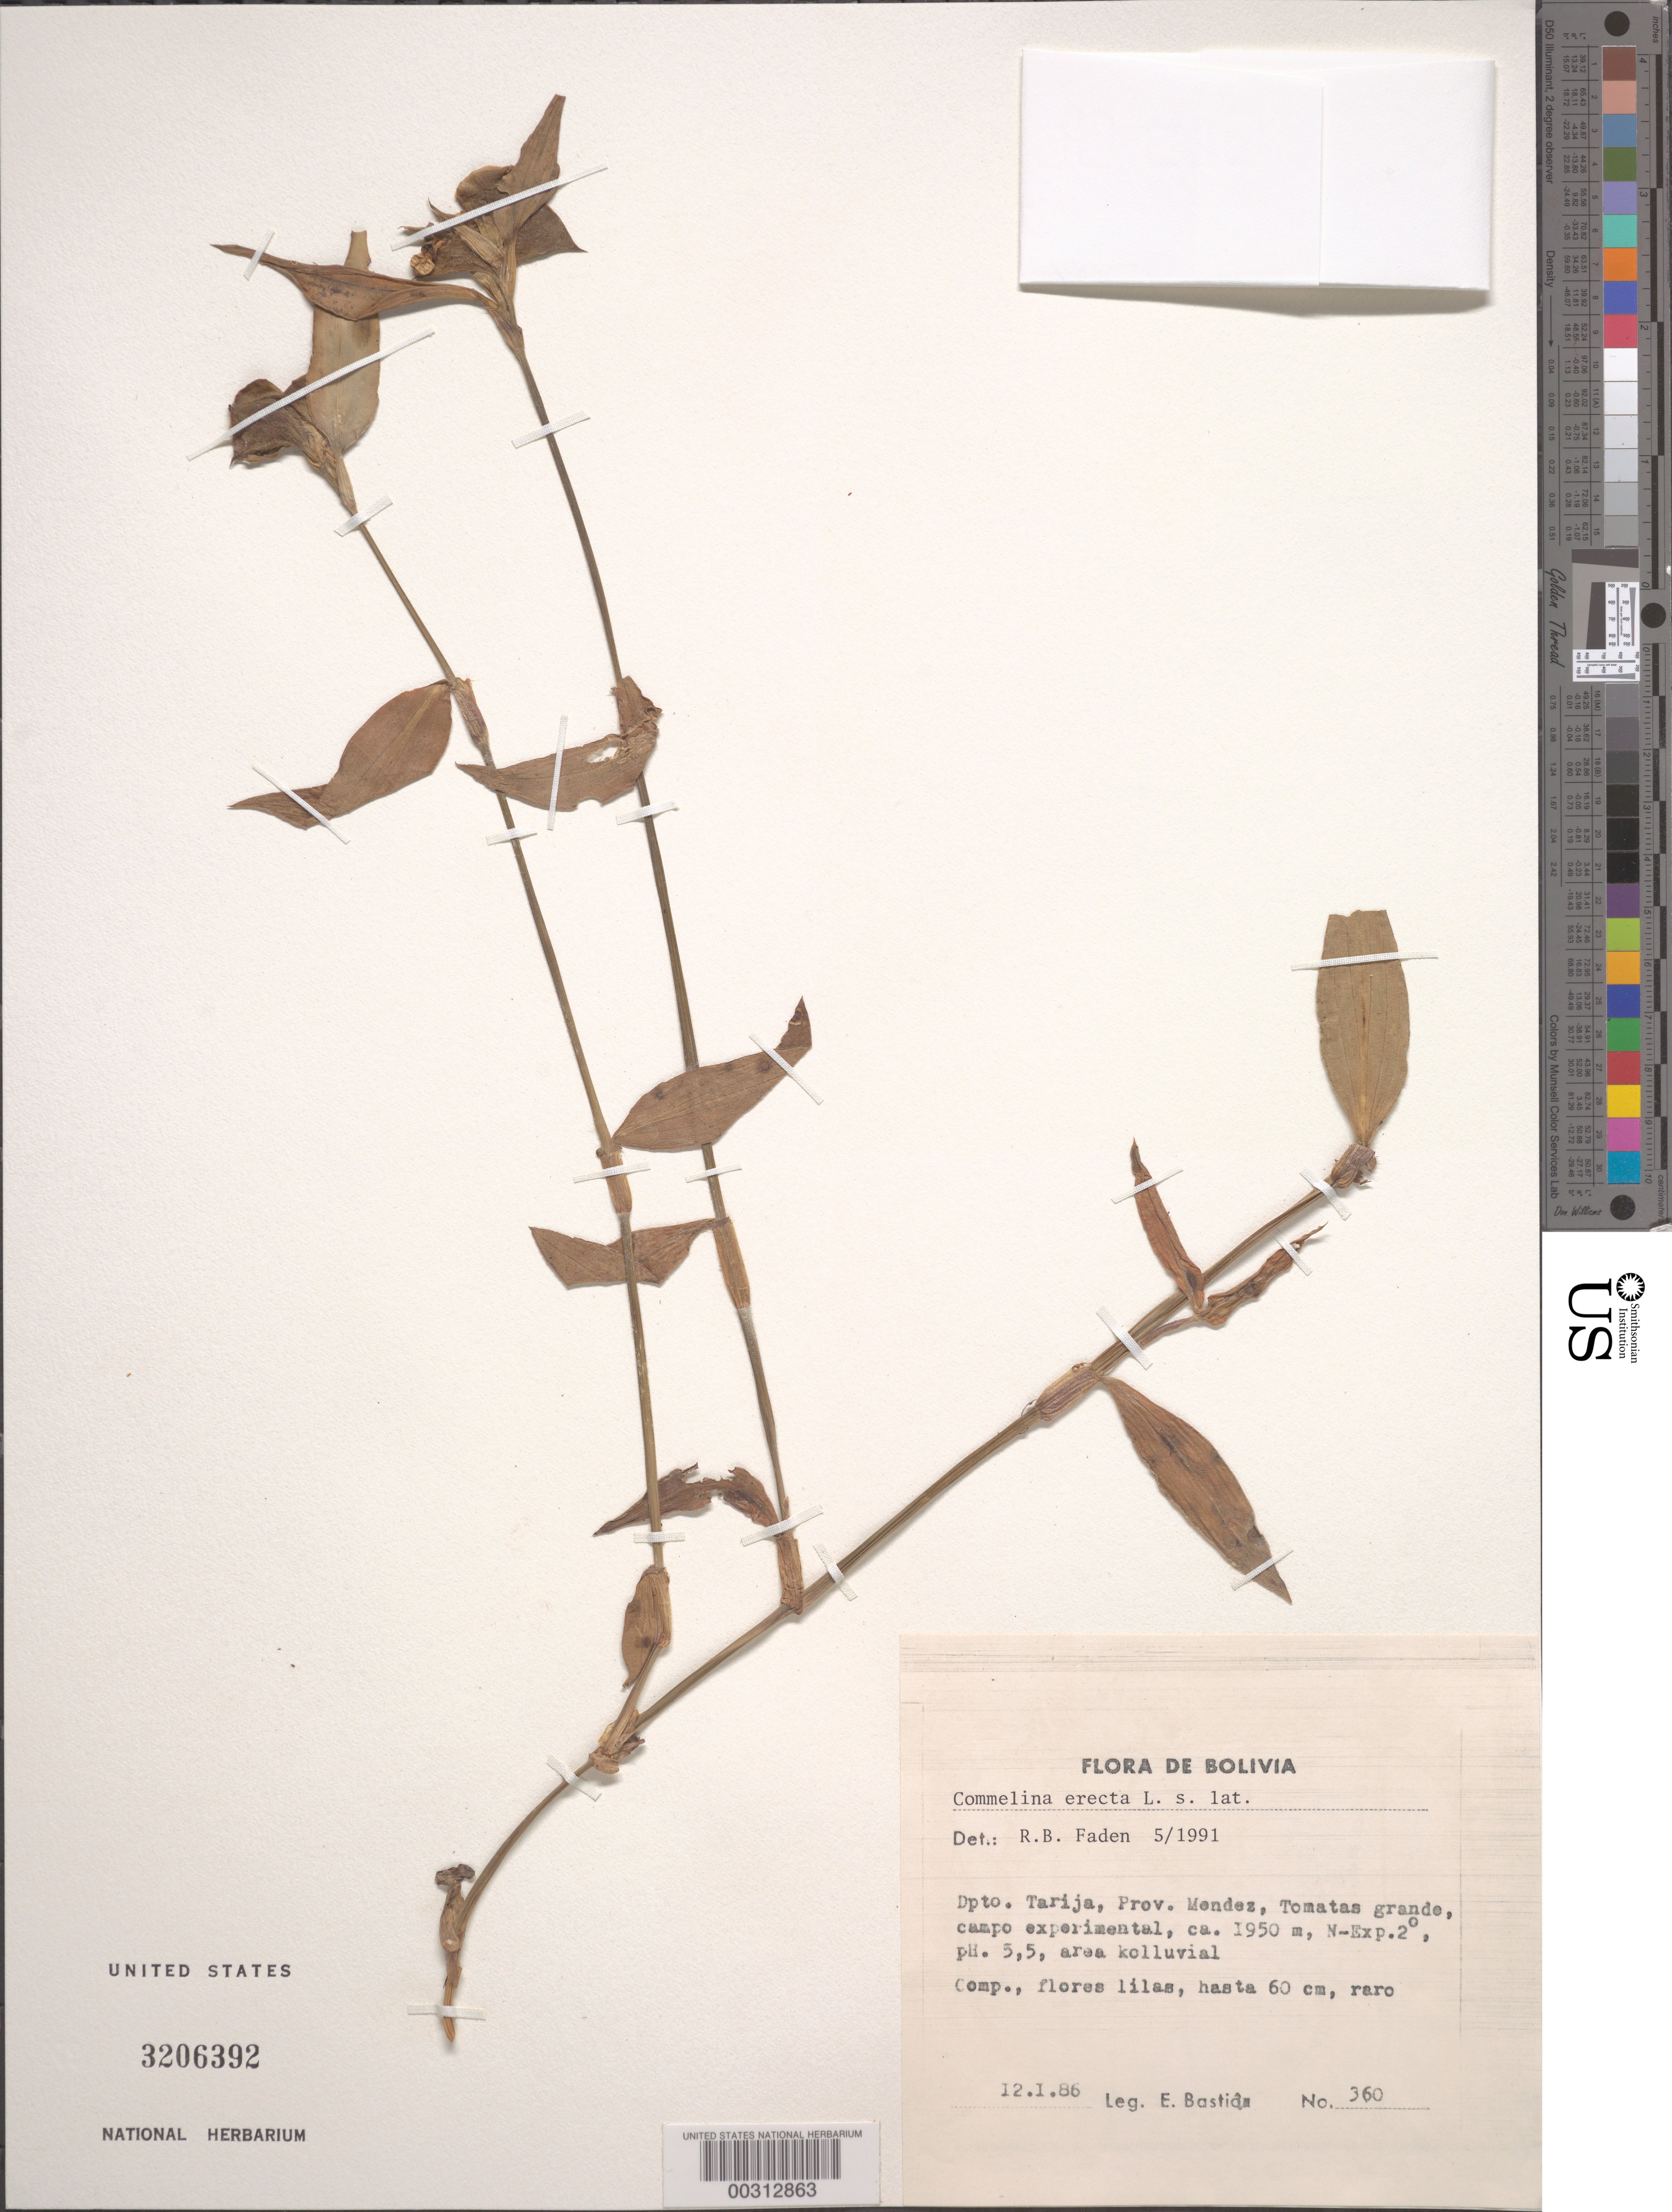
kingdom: Plantae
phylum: Tracheophyta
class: Liliopsida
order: Commelinales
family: Commelinaceae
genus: Commelina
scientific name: Commelina erecta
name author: L.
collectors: E. Bastion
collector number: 360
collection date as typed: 12 Jan 1986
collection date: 1986-01-12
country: Bolivia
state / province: Tarija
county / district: Méndez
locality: Tomatas Grande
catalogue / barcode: US 3206392